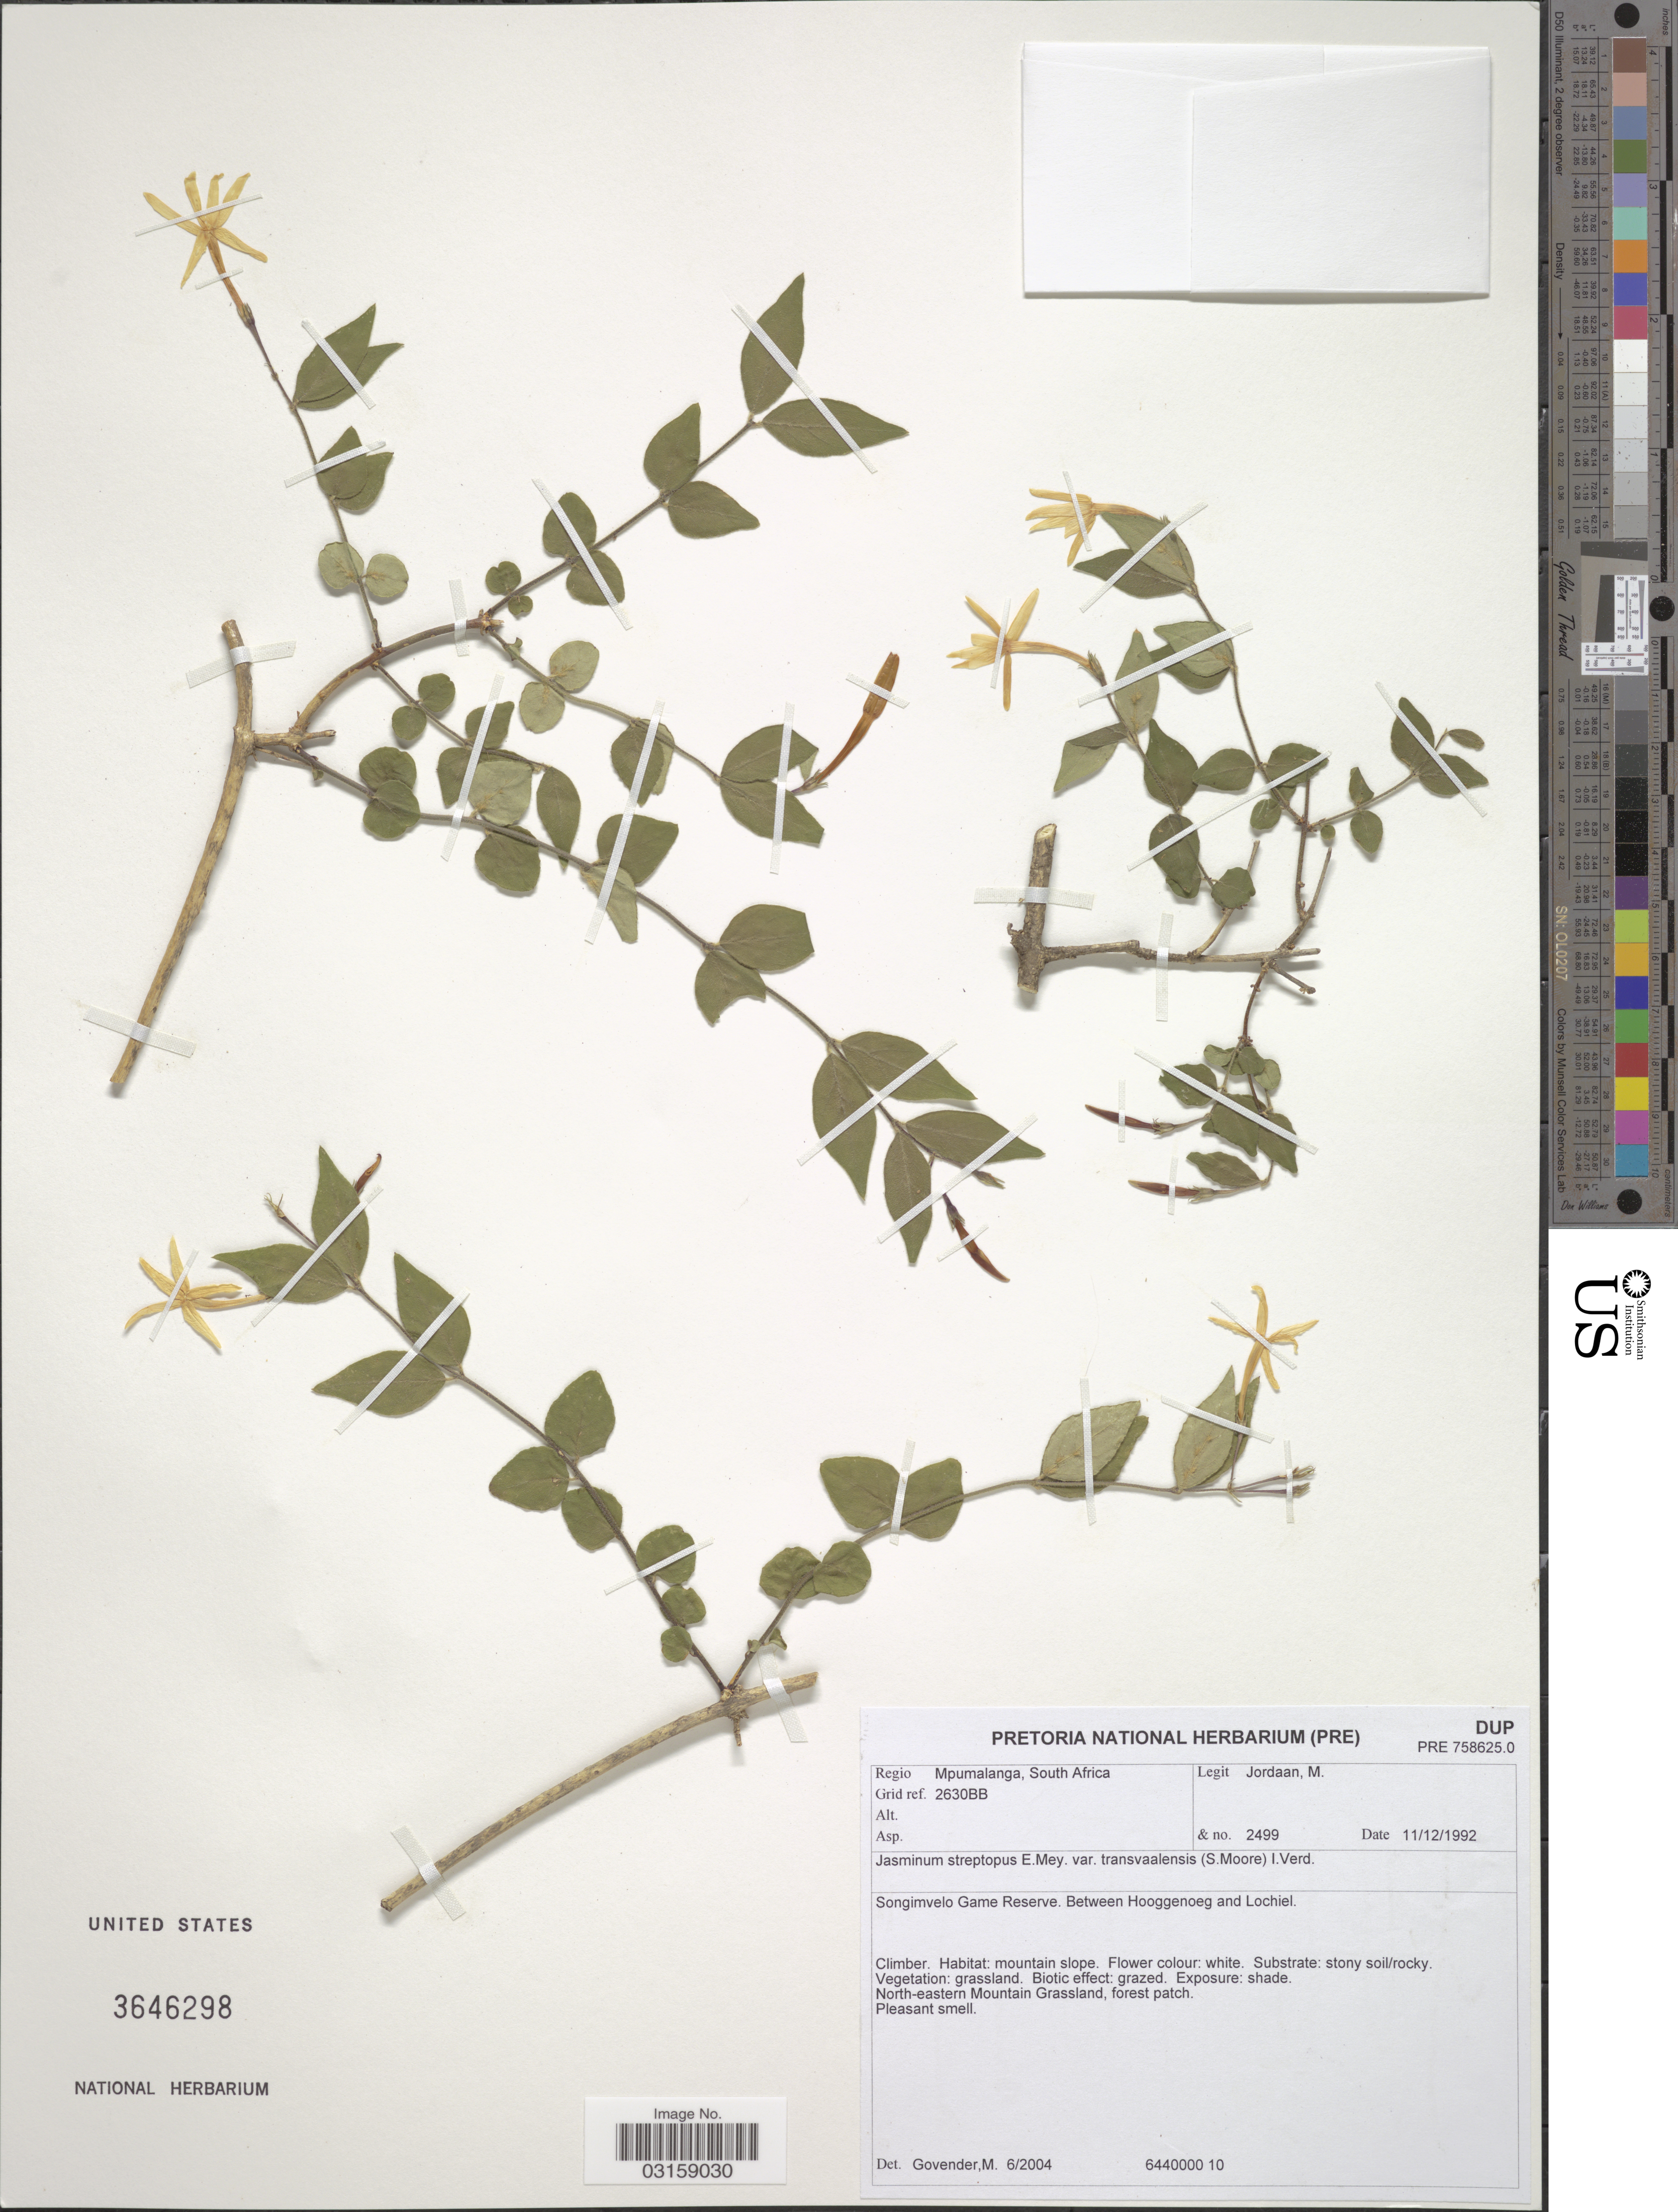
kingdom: Plantae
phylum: Tracheophyta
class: Magnoliopsida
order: Lamiales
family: Oleaceae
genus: Jasminum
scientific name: Jasminum streptopus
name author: E. Mey.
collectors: M. Jordaan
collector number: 2499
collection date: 1992-12-11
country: South Africa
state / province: Mpumalanga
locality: Grid ref. 2630BB. Songimvelo Game Reserve. Between Hooggenoeg and Lochiel. North-eastern Mountain Grassland.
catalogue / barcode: US 3646298